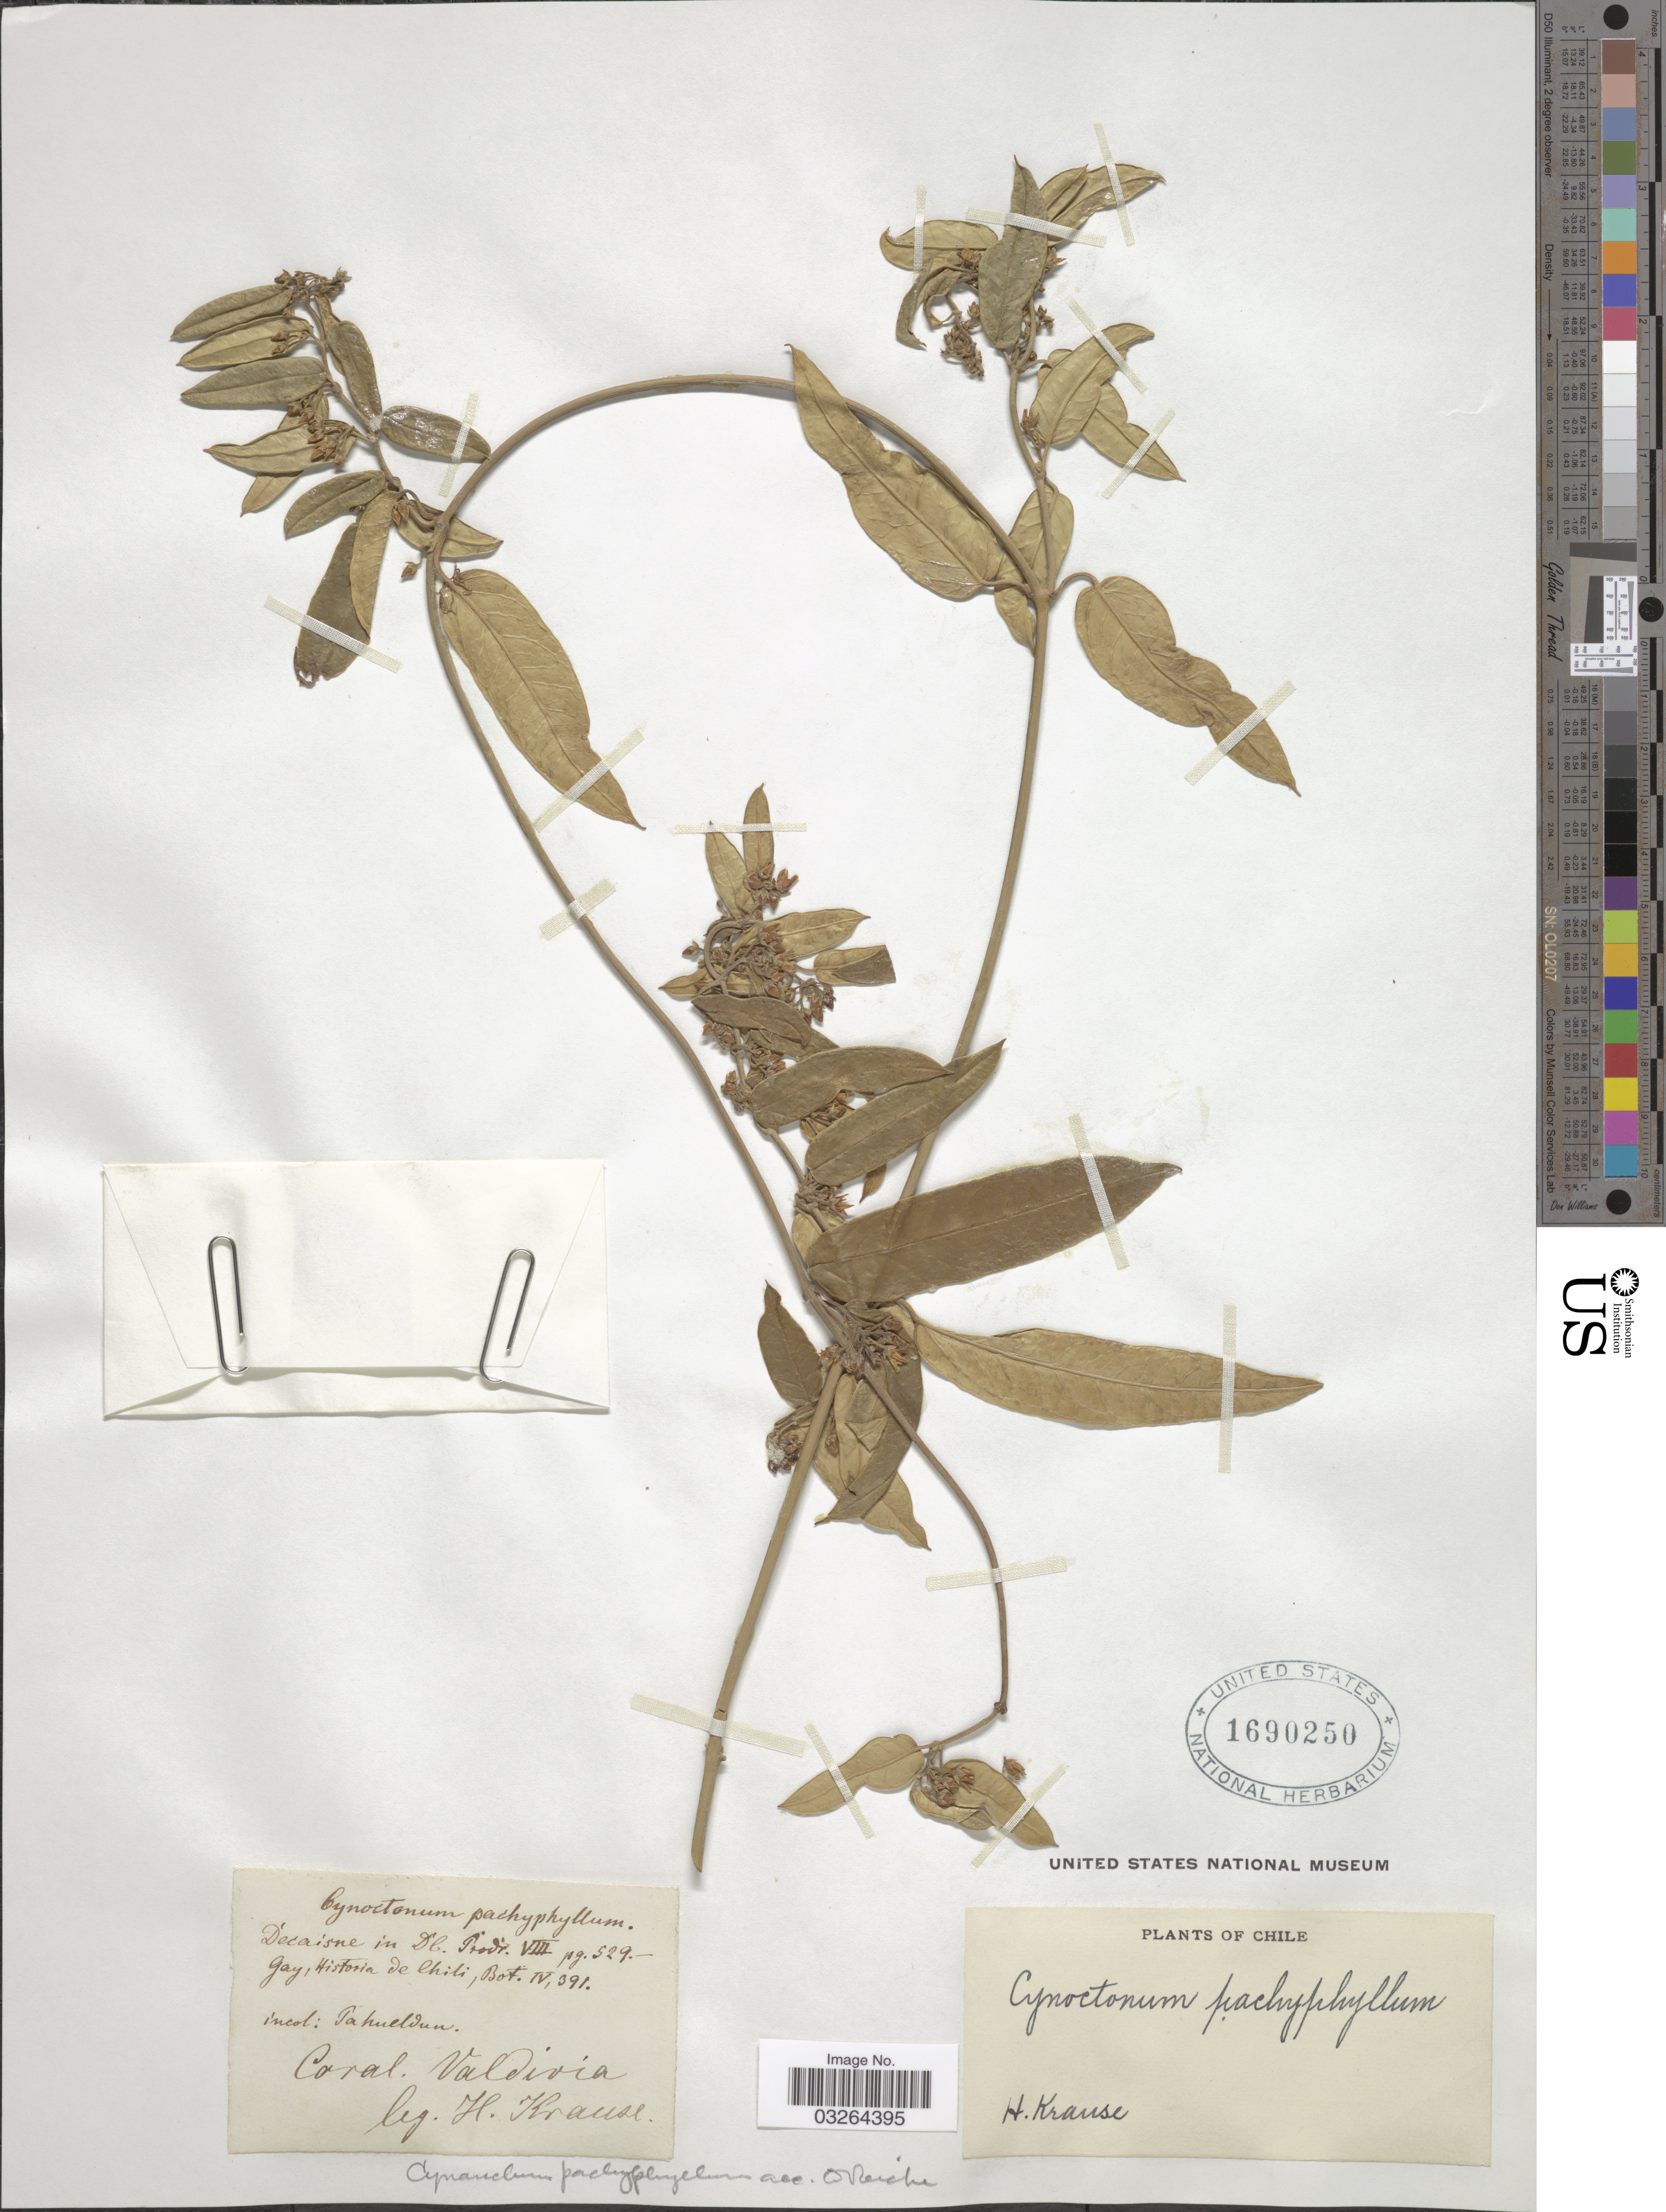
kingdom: Plantae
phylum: Tracheophyta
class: Magnoliopsida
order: Gentianales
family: Apocynaceae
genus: Cynanchum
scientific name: Cynanchum pachyphyllum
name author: (Decne.) K. Schum.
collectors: H. Krause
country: Chile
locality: Coral. Valdivia.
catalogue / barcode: US 1690250